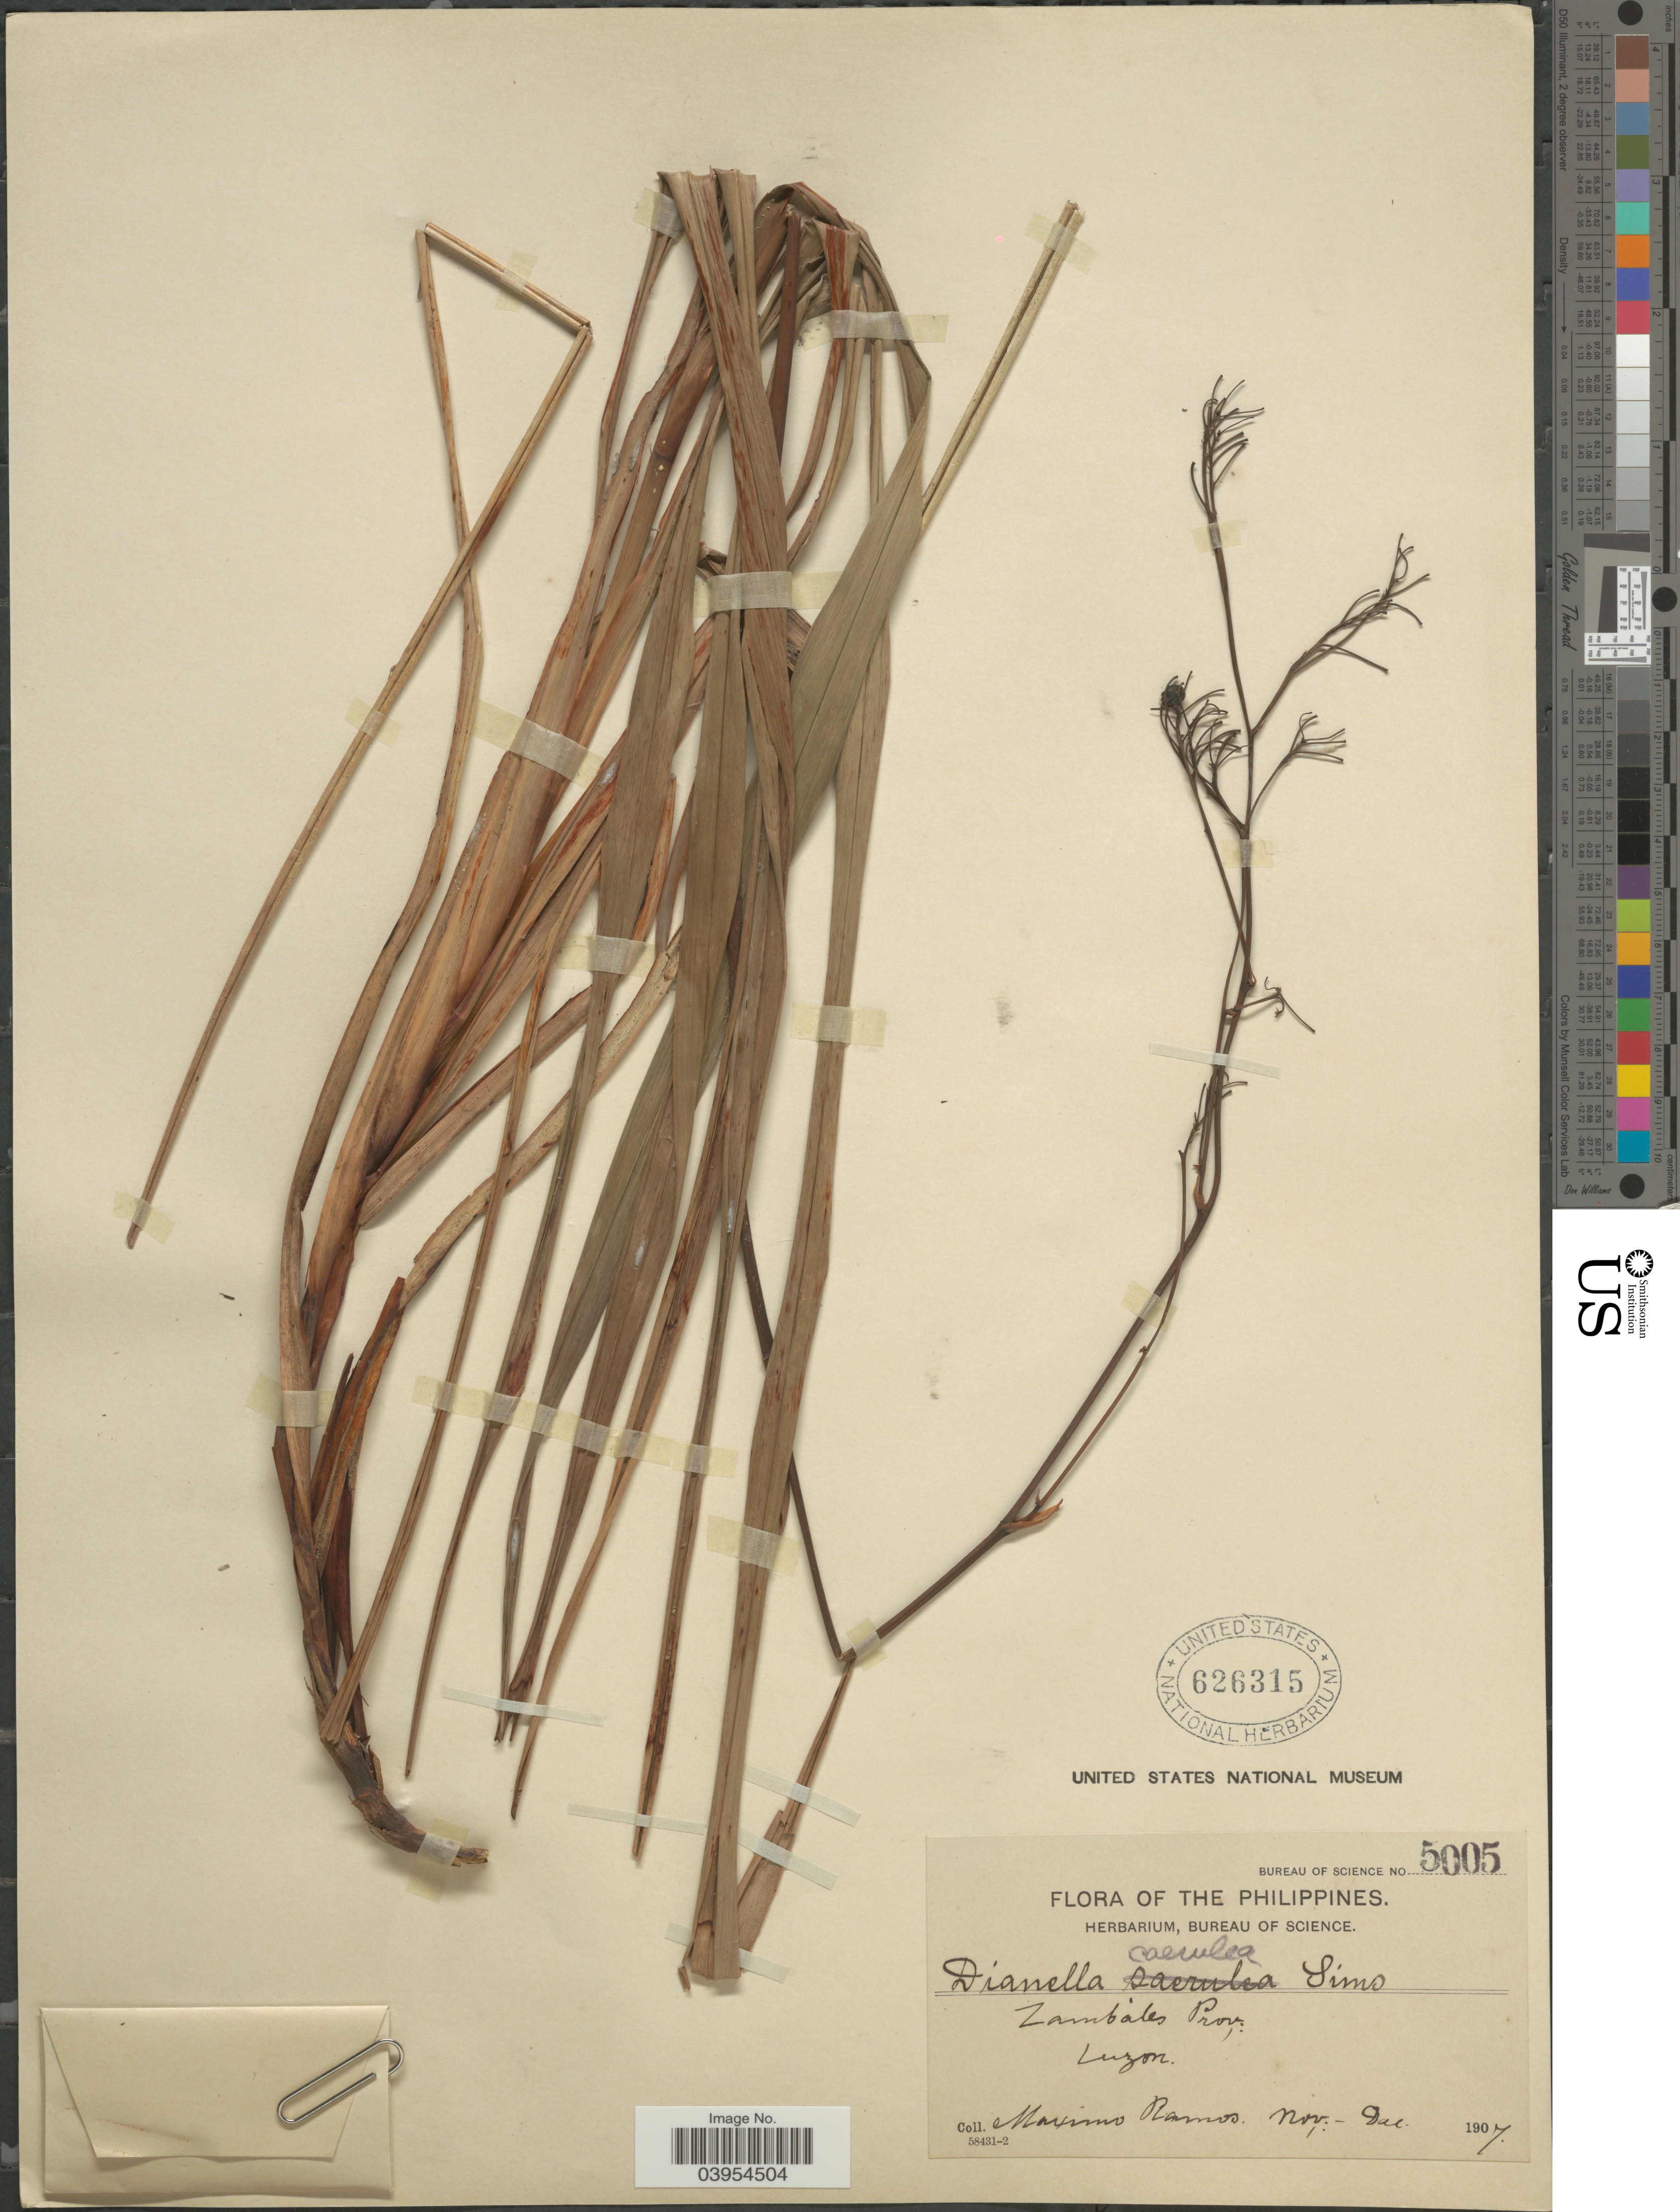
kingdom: Plantae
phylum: Tracheophyta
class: Liliopsida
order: Asparagales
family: Asphodelaceae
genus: Dianella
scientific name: Dianella caerulea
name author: Sims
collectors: M. Ramos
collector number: Bureau of Science 5005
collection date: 1907-11/1907-12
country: Philippines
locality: Zambales Prov., Luzon.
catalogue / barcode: US 626315